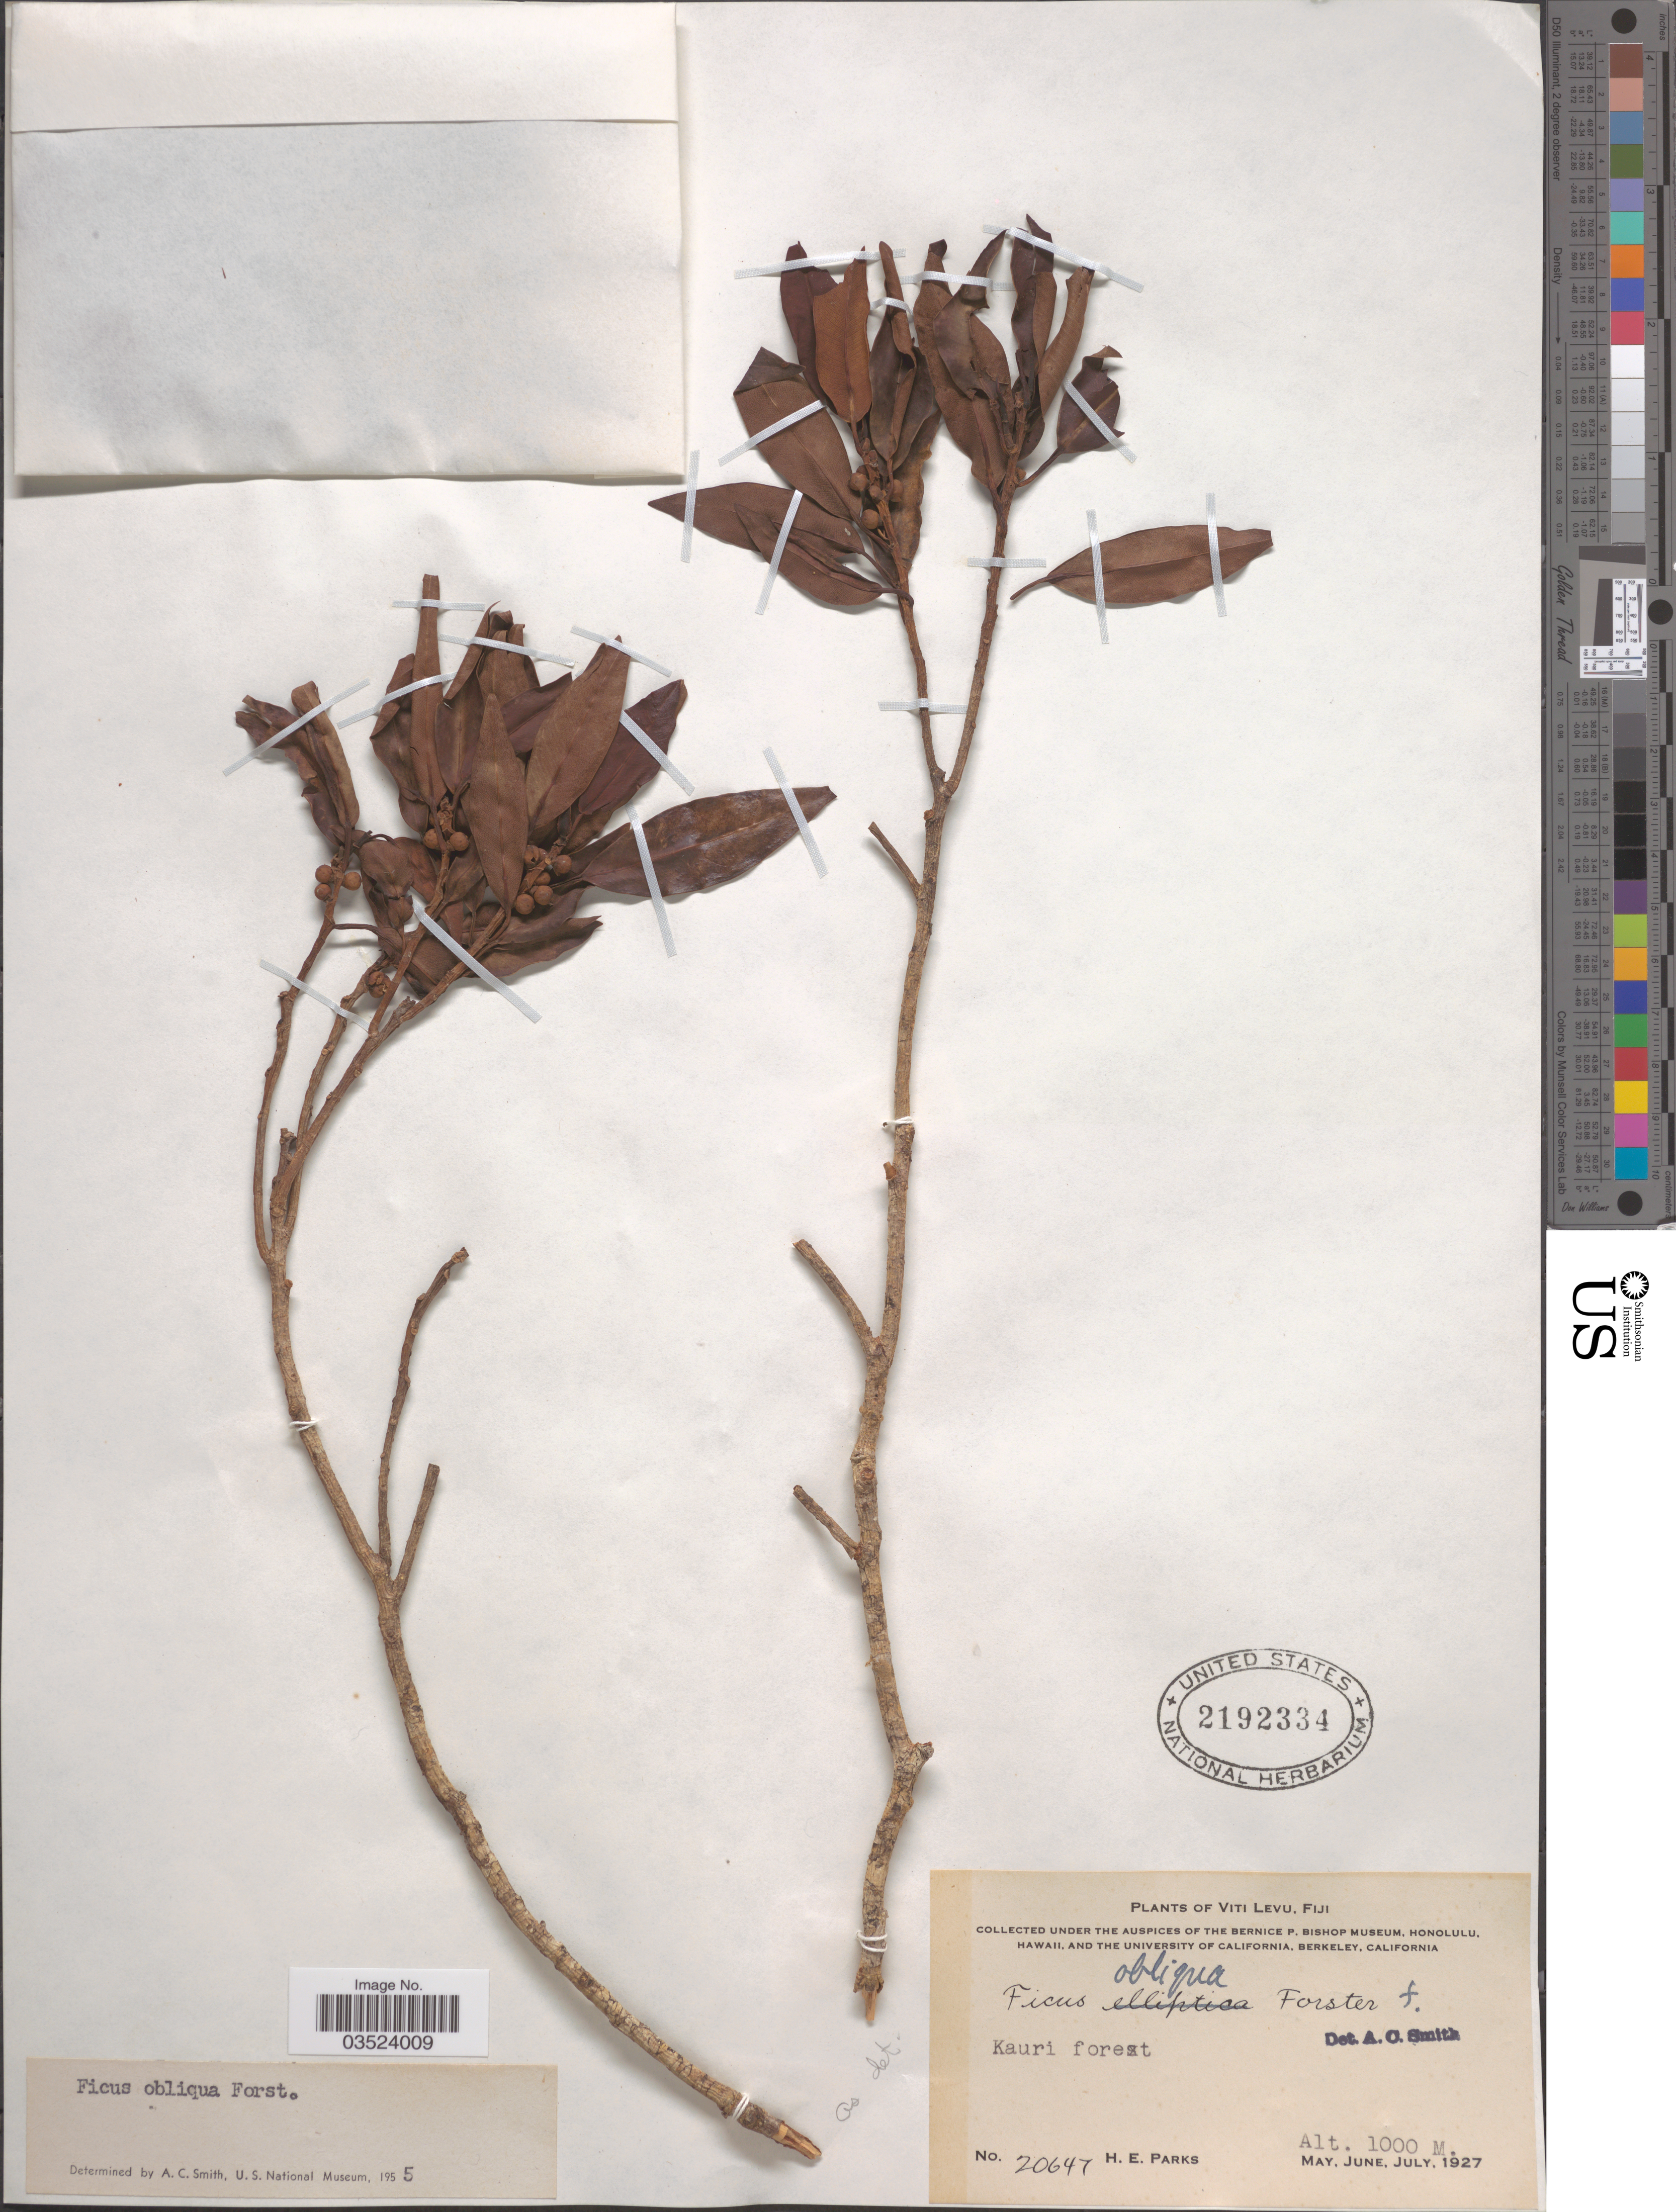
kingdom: Plantae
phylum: Tracheophyta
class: Magnoliopsida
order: Rosales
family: Moraceae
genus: Ficus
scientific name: Ficus obliqua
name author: G. Forst.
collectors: H. E. Parks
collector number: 20647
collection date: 1927-05/1927-07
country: Fiji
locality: Viti Levu. Kauri forest.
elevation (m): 1000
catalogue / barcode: US 2192334